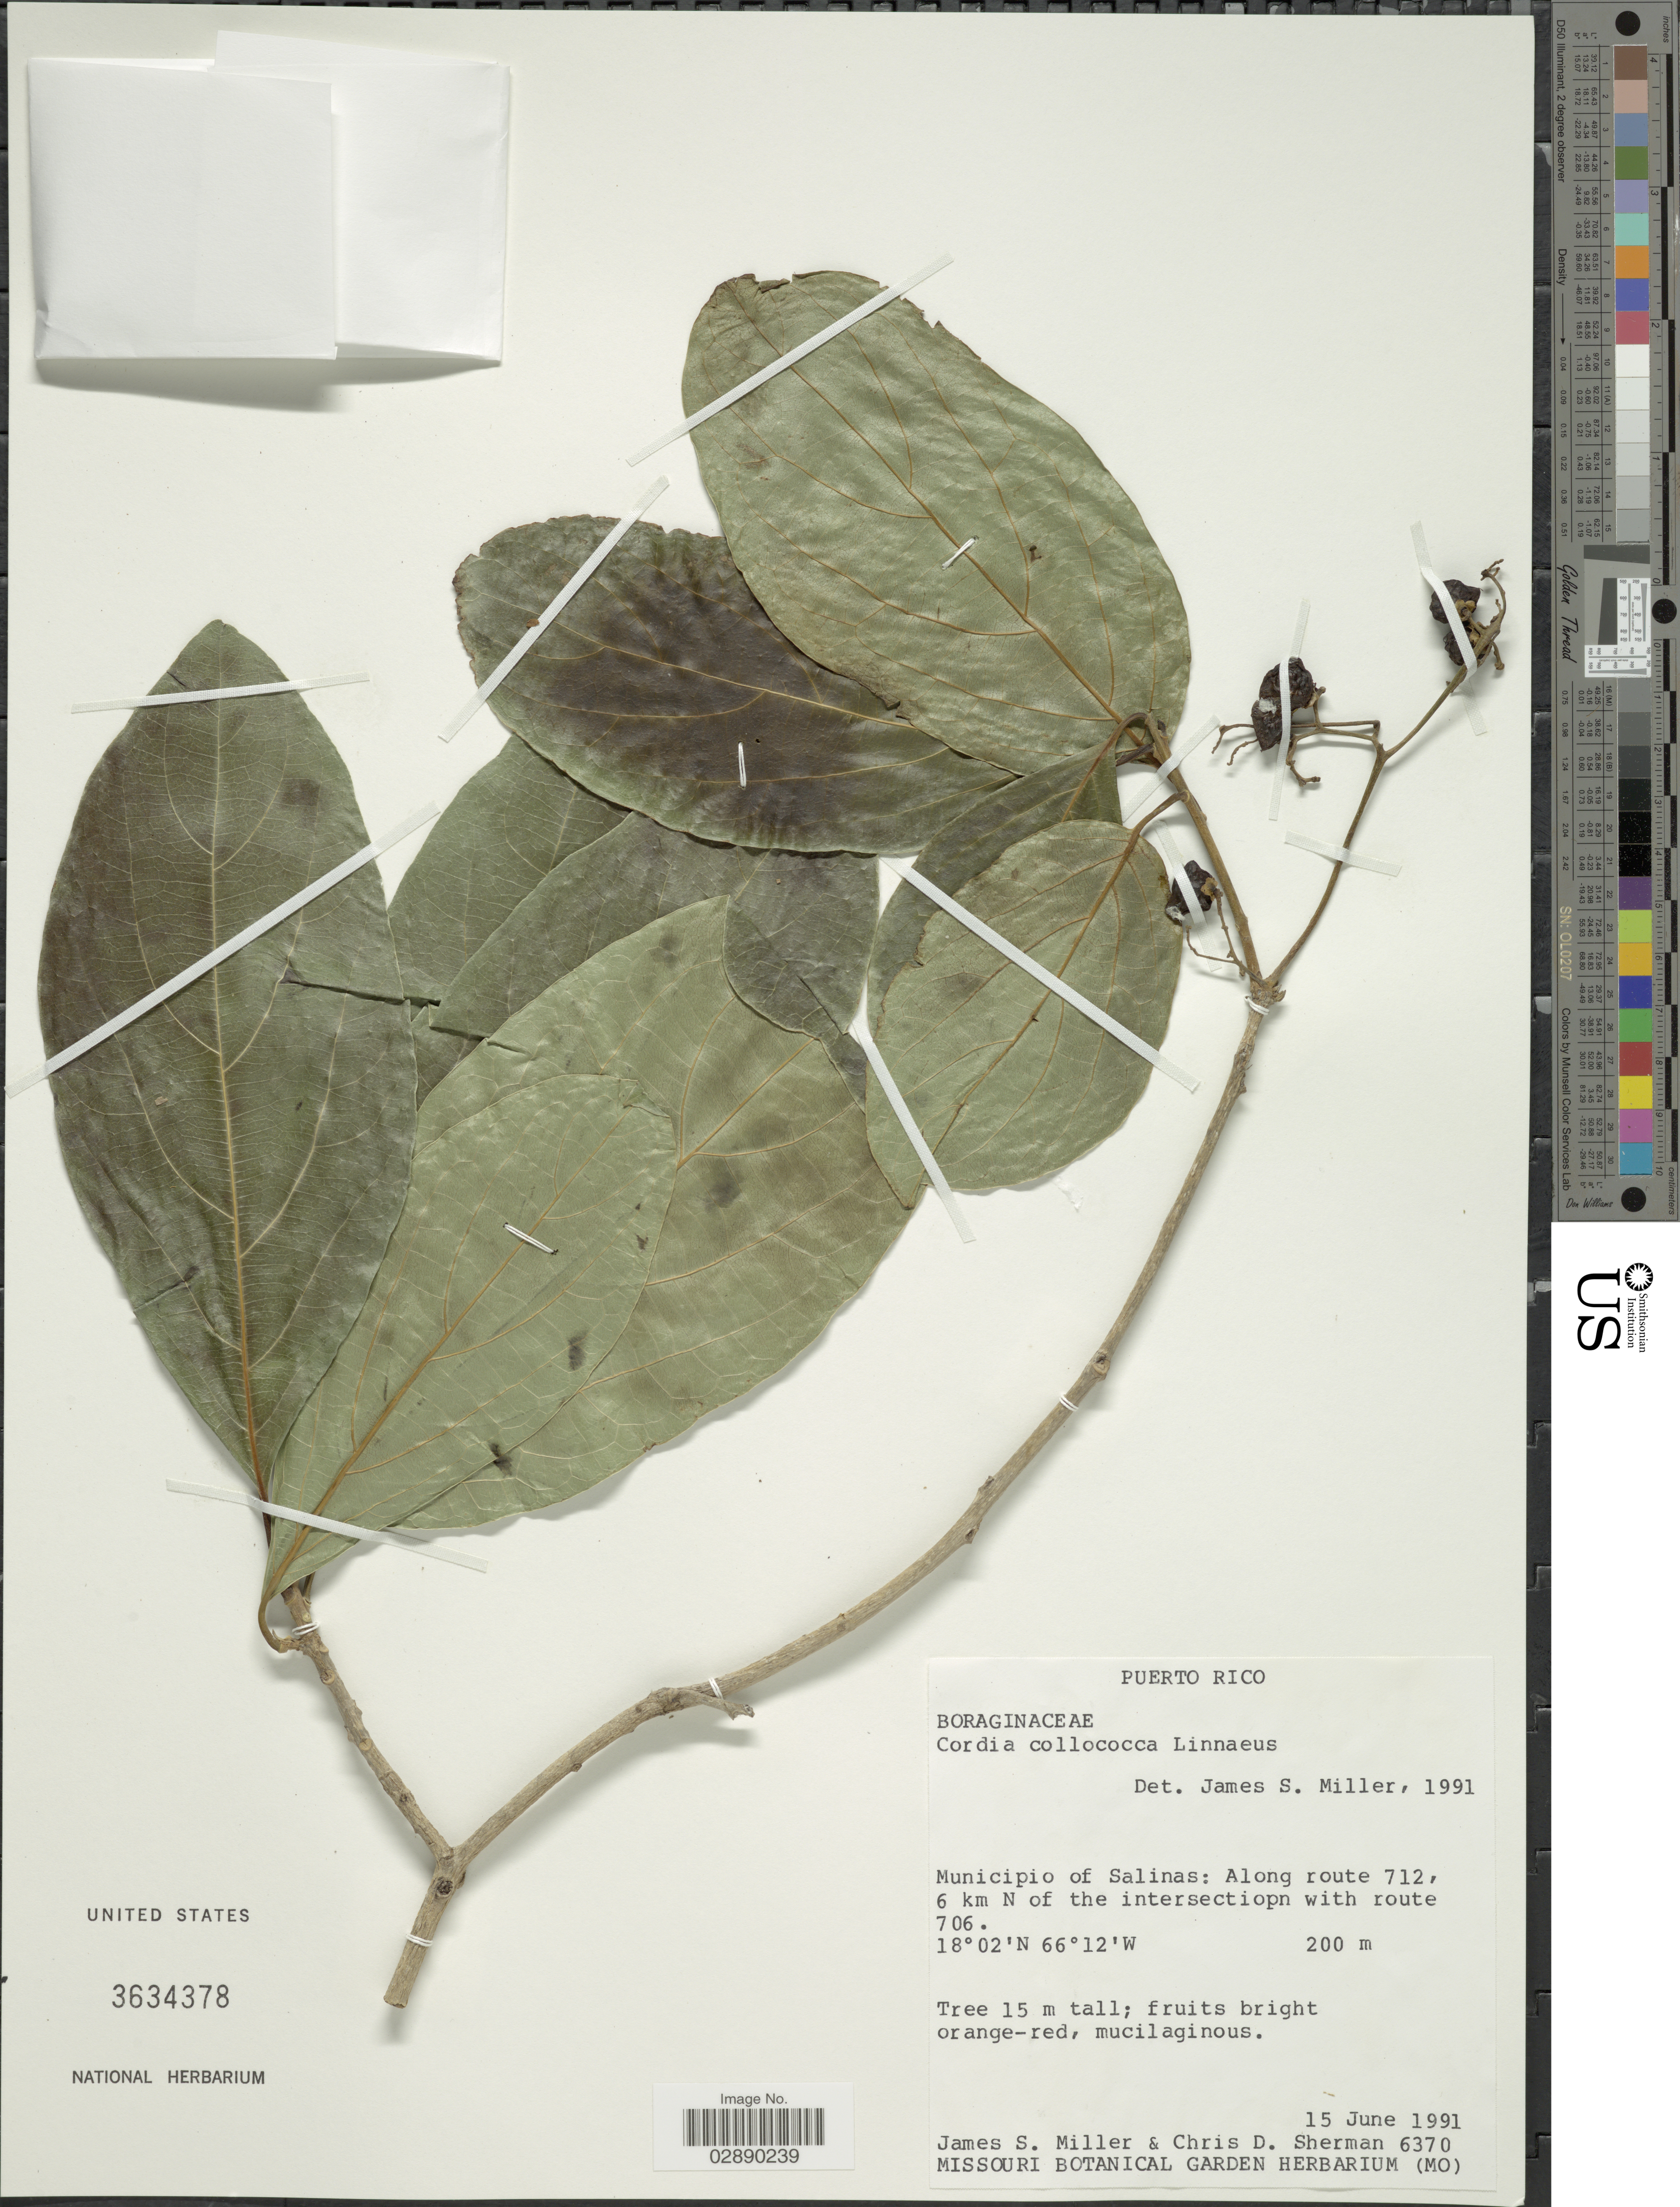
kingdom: Plantae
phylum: Tracheophyta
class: Magnoliopsida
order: Boraginales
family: Cordiaceae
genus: Cordia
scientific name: Cordia collococca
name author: L.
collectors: J. S. Miller & C. Sherman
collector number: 6370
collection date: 1991-06-15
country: Puerto Rico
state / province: Salinas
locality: Municipio of Salinas: Along route 712, 6 km of the intersectiopn with route 706.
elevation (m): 200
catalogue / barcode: US 3634378